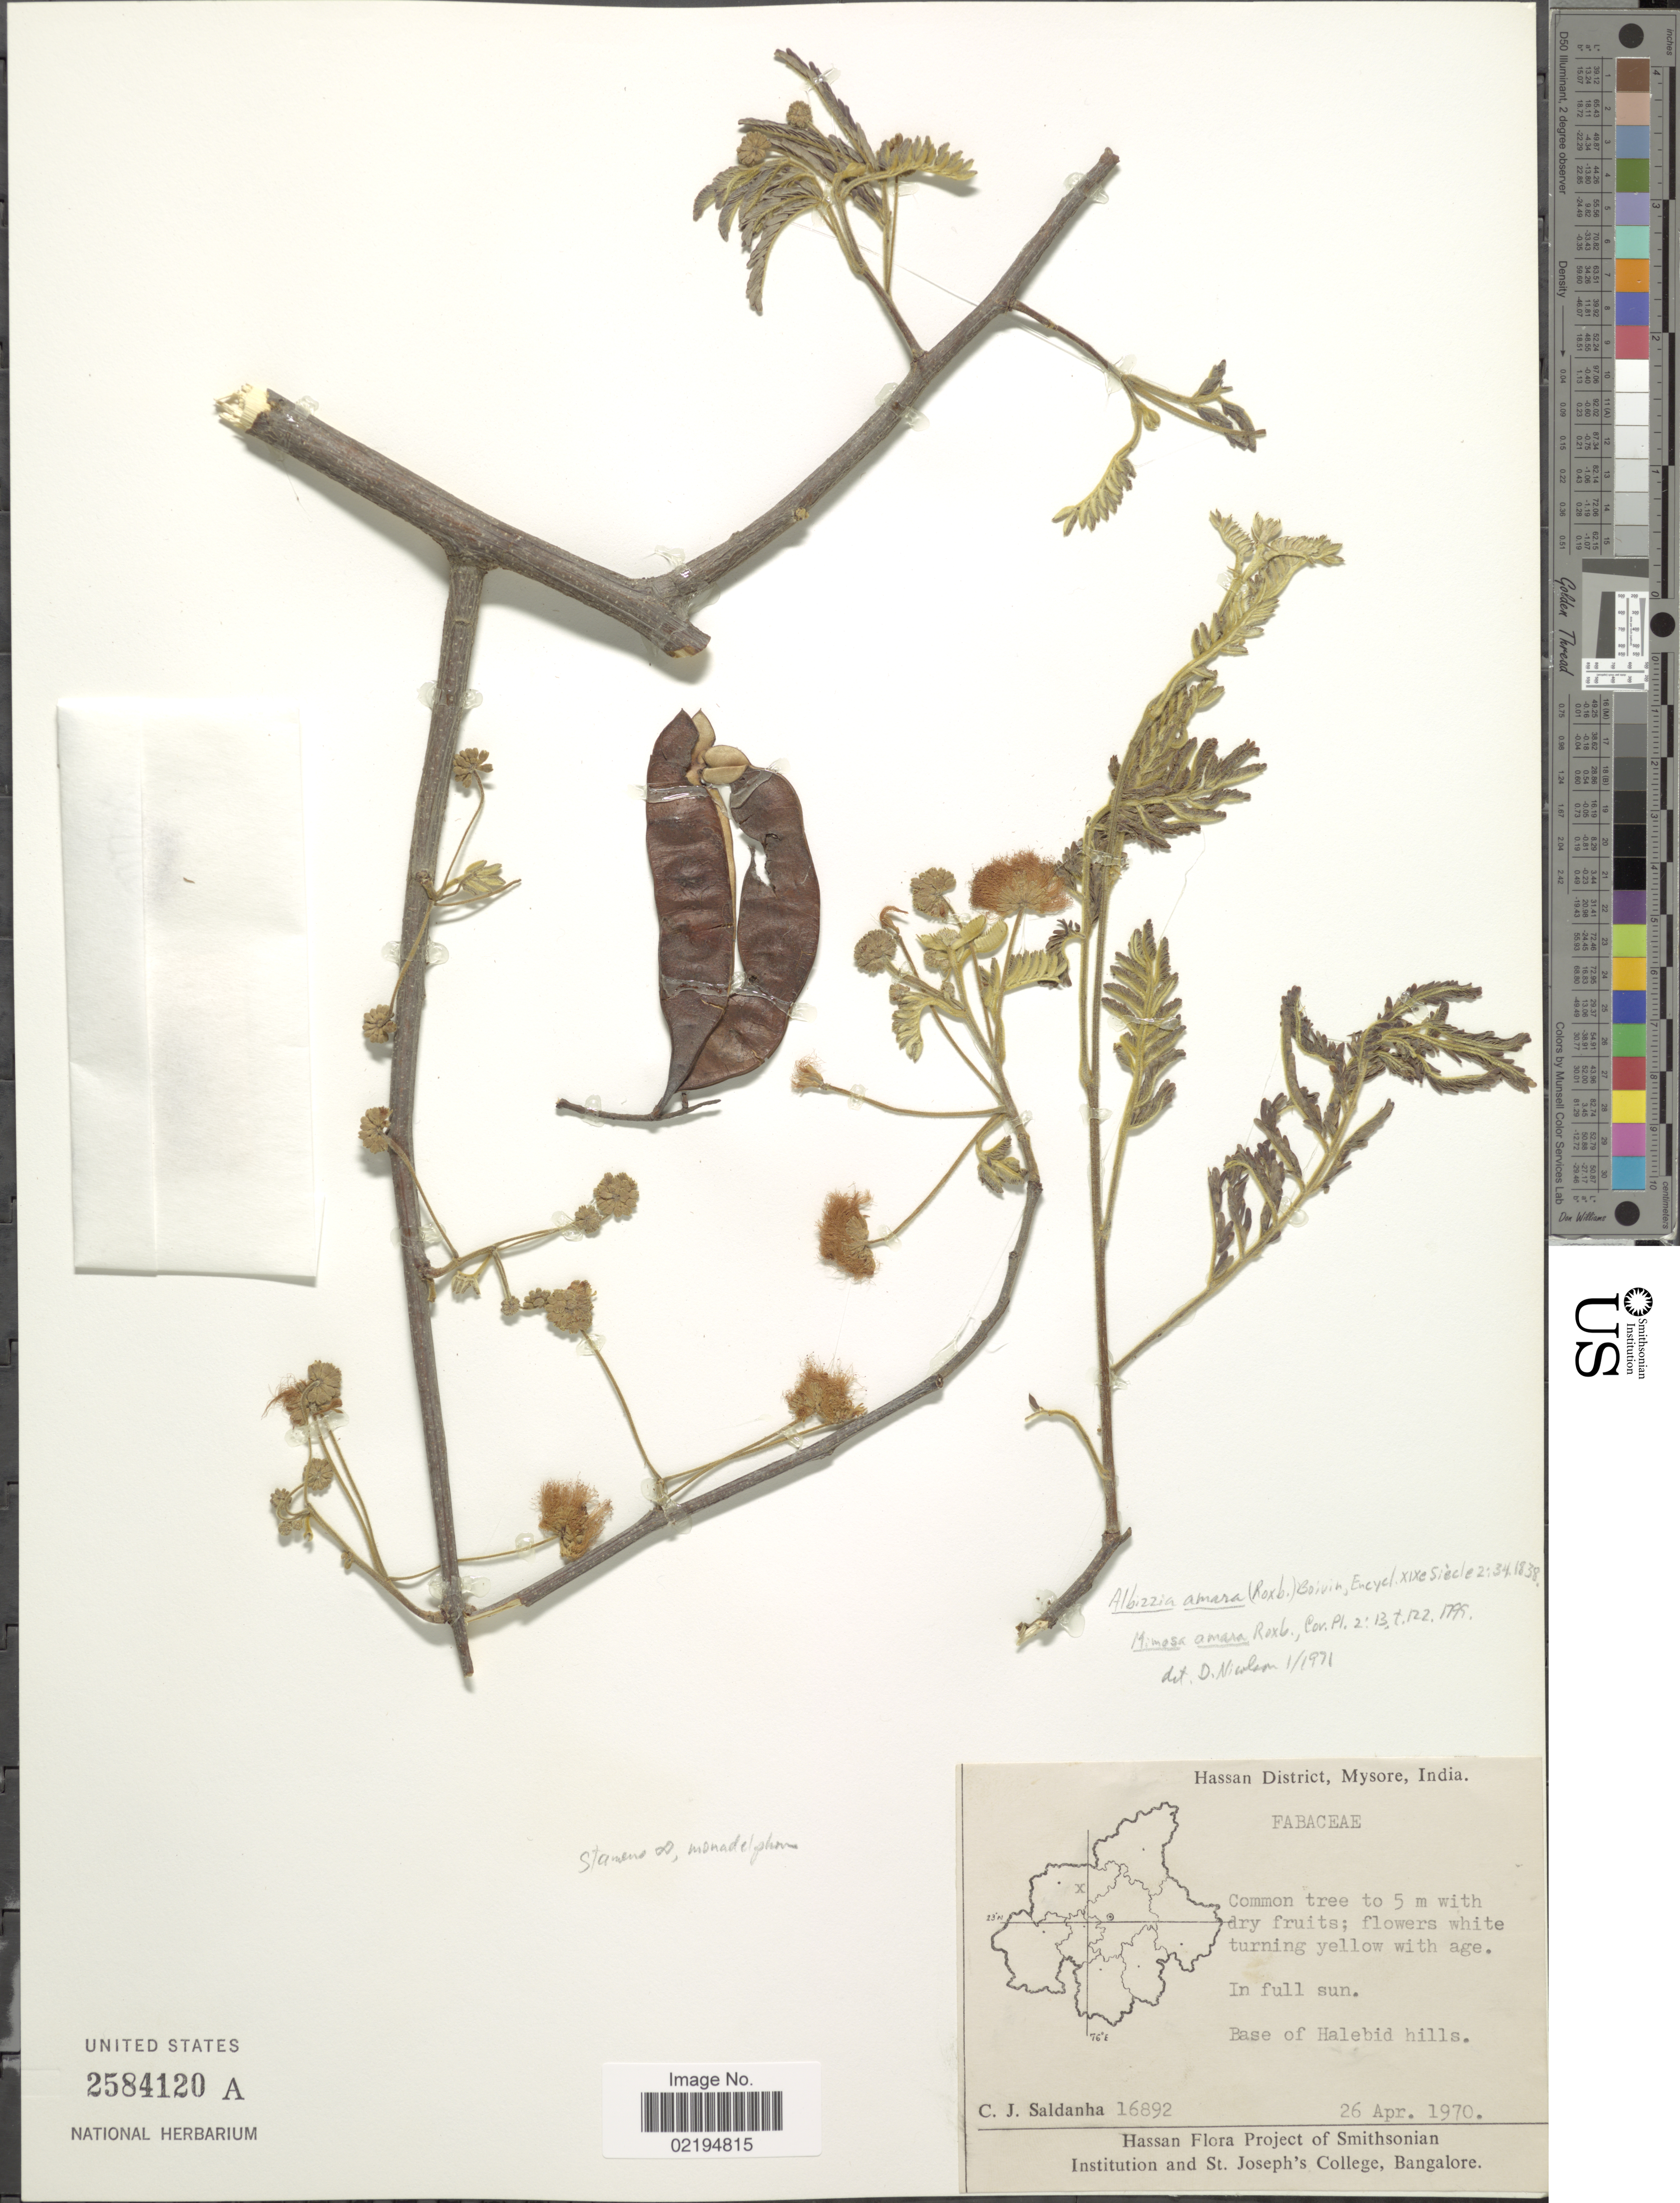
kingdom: Plantae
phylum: Tracheophyta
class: Magnoliopsida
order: Fabales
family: Fabaceae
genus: Albizia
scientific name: Albizia amara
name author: (Roxb.) Boivin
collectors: C. J. Saldanha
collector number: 16892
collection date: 1970-04-26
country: India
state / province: Karnataka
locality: Hassan District, Mysore, base of Halebid Hills.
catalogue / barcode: US 2584120A